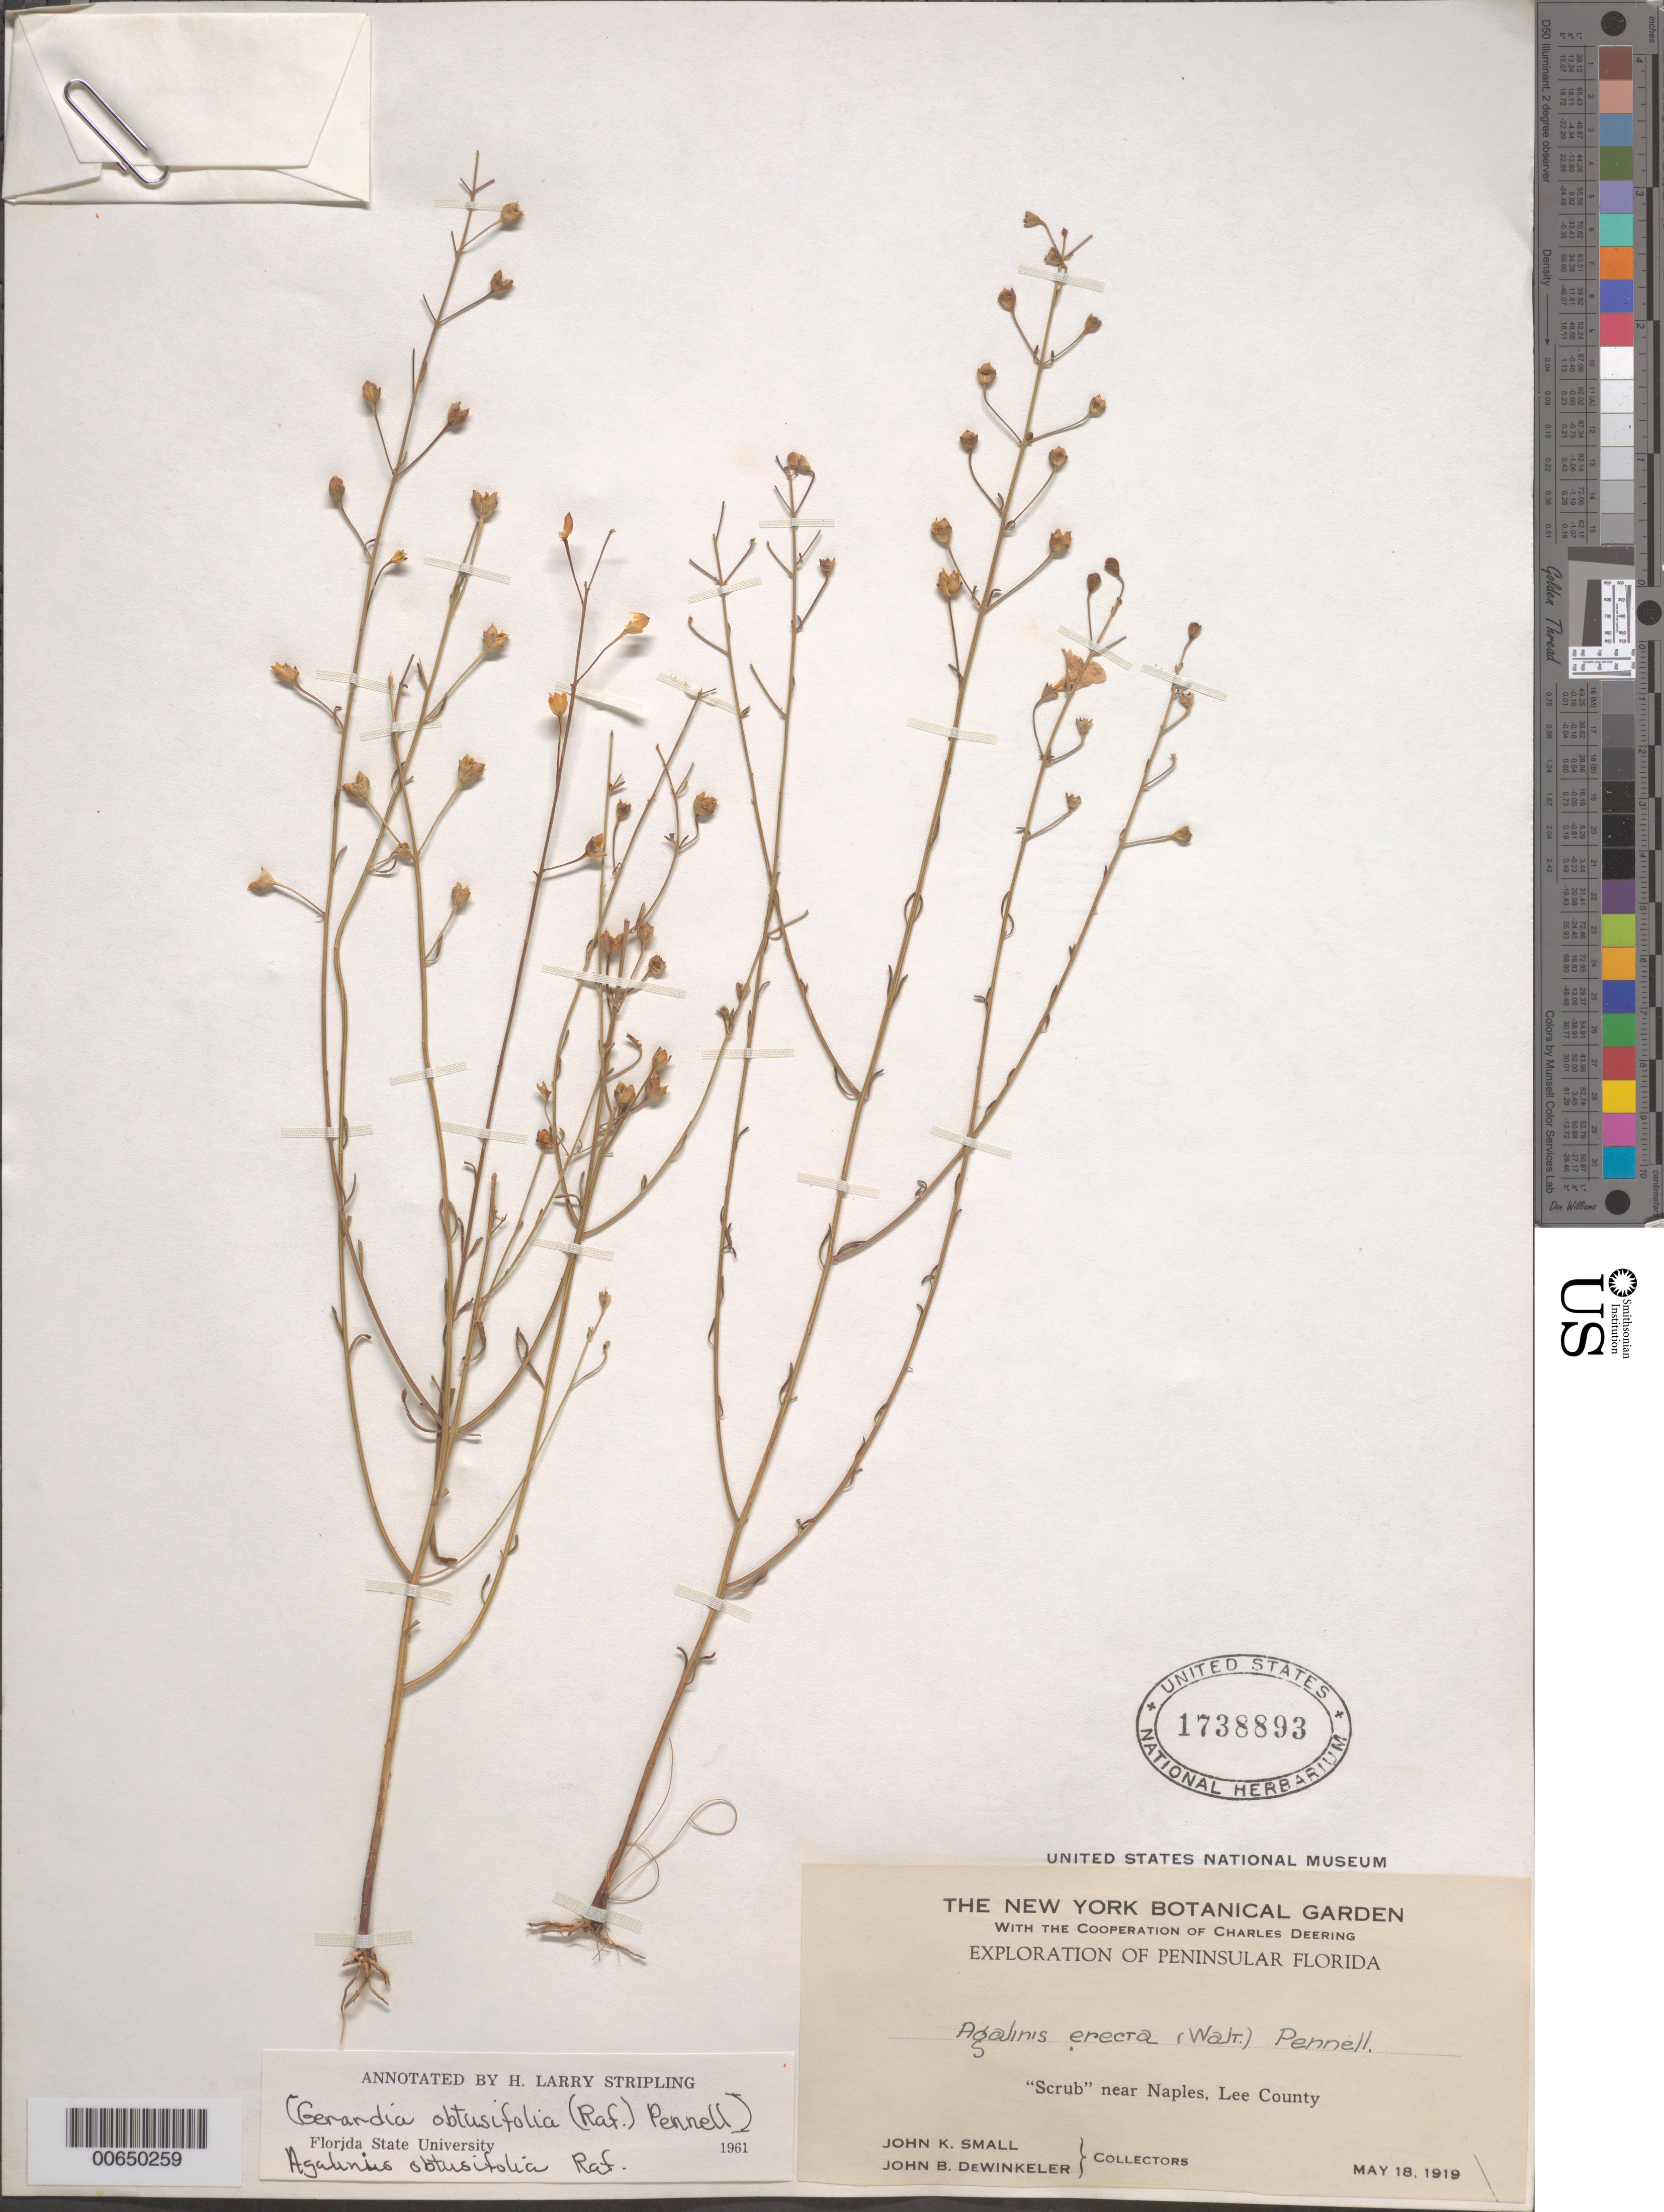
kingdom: Plantae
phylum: Tracheophyta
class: Magnoliopsida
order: Lamiales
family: Orobanchaceae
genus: Agalinis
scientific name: Agalinis obtusifolia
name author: Raf.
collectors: J. K. Small & J. DeWinkeler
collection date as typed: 18 May 1919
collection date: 1919-05-18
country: United States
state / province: Florida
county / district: Lee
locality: Near Naples.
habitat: "Scrub"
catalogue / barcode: US 1738893